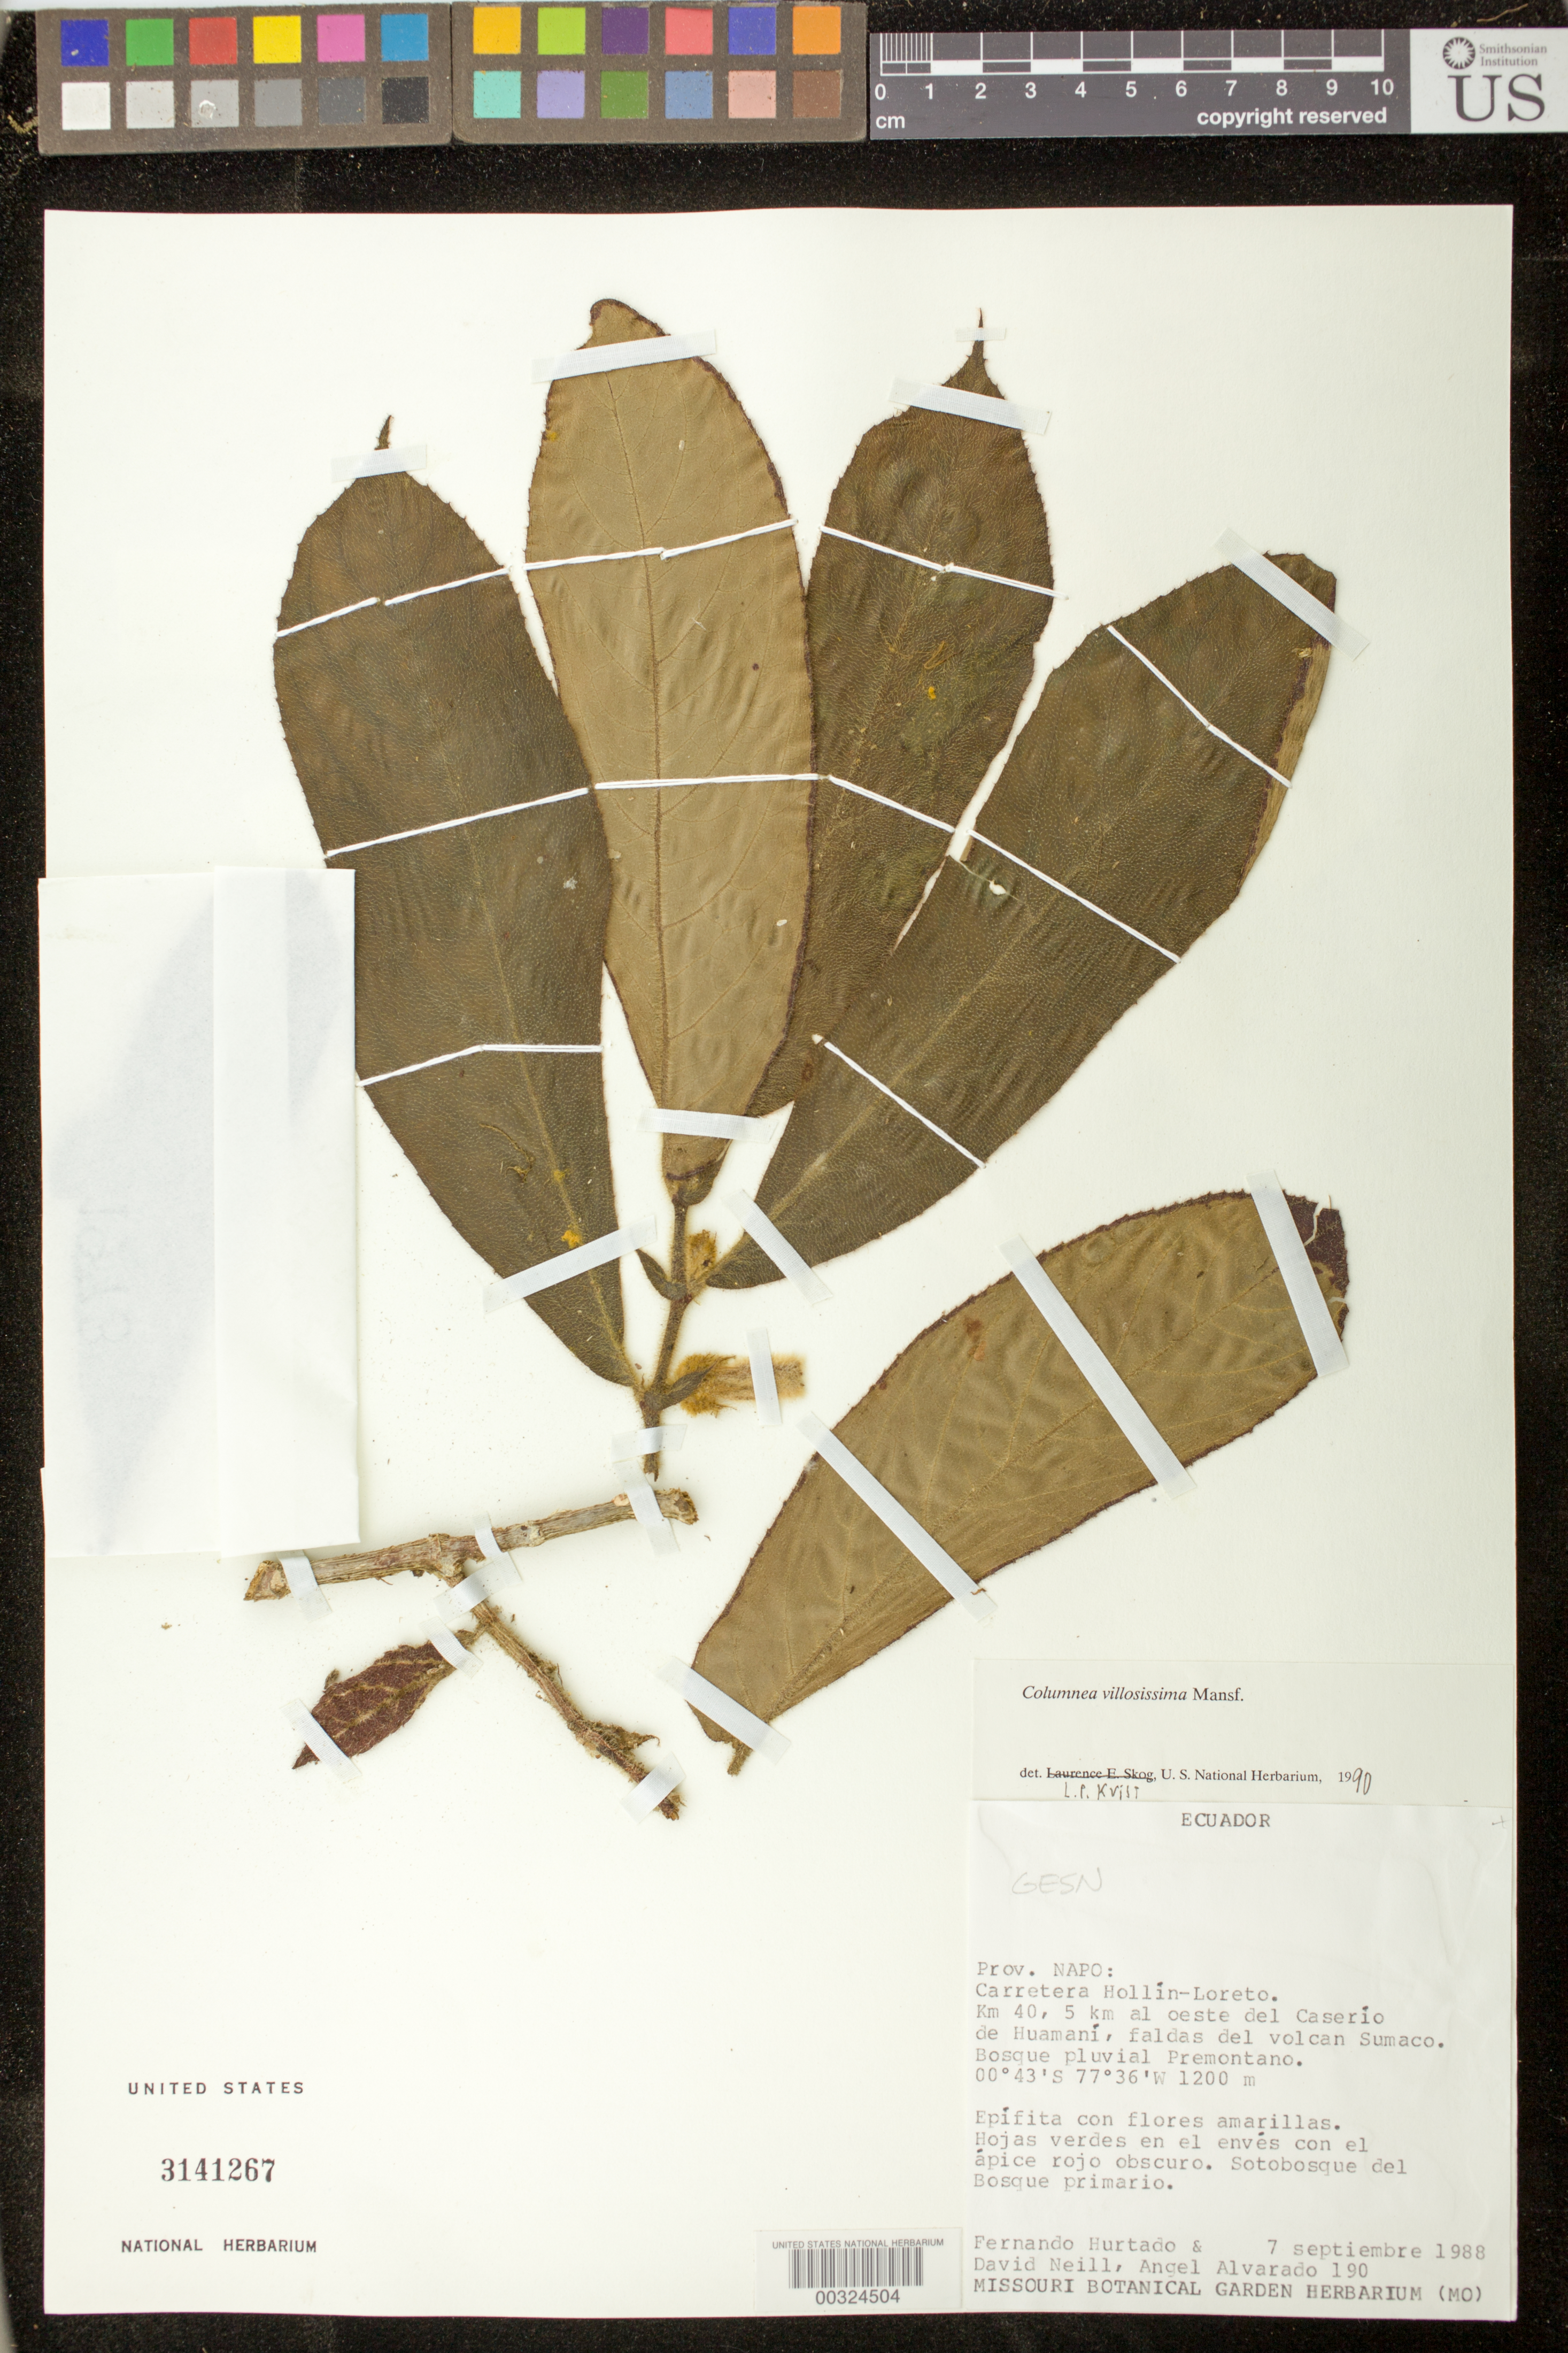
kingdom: Plantae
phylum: Tracheophyta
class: Magnoliopsida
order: Lamiales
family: Gesneriaceae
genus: Columnea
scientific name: Columnea villosissima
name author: Mansf.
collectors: F. Hurtado, D. A. Neill & A. Alvarado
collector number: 190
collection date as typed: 07 Sep 1988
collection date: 1988-09-07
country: Ecuador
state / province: Napo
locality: Hollin - Loreto highway, km 40, 5 km W of Caserio de Huamani, slopes of Volcan Sumaco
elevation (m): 1200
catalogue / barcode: US 3141267